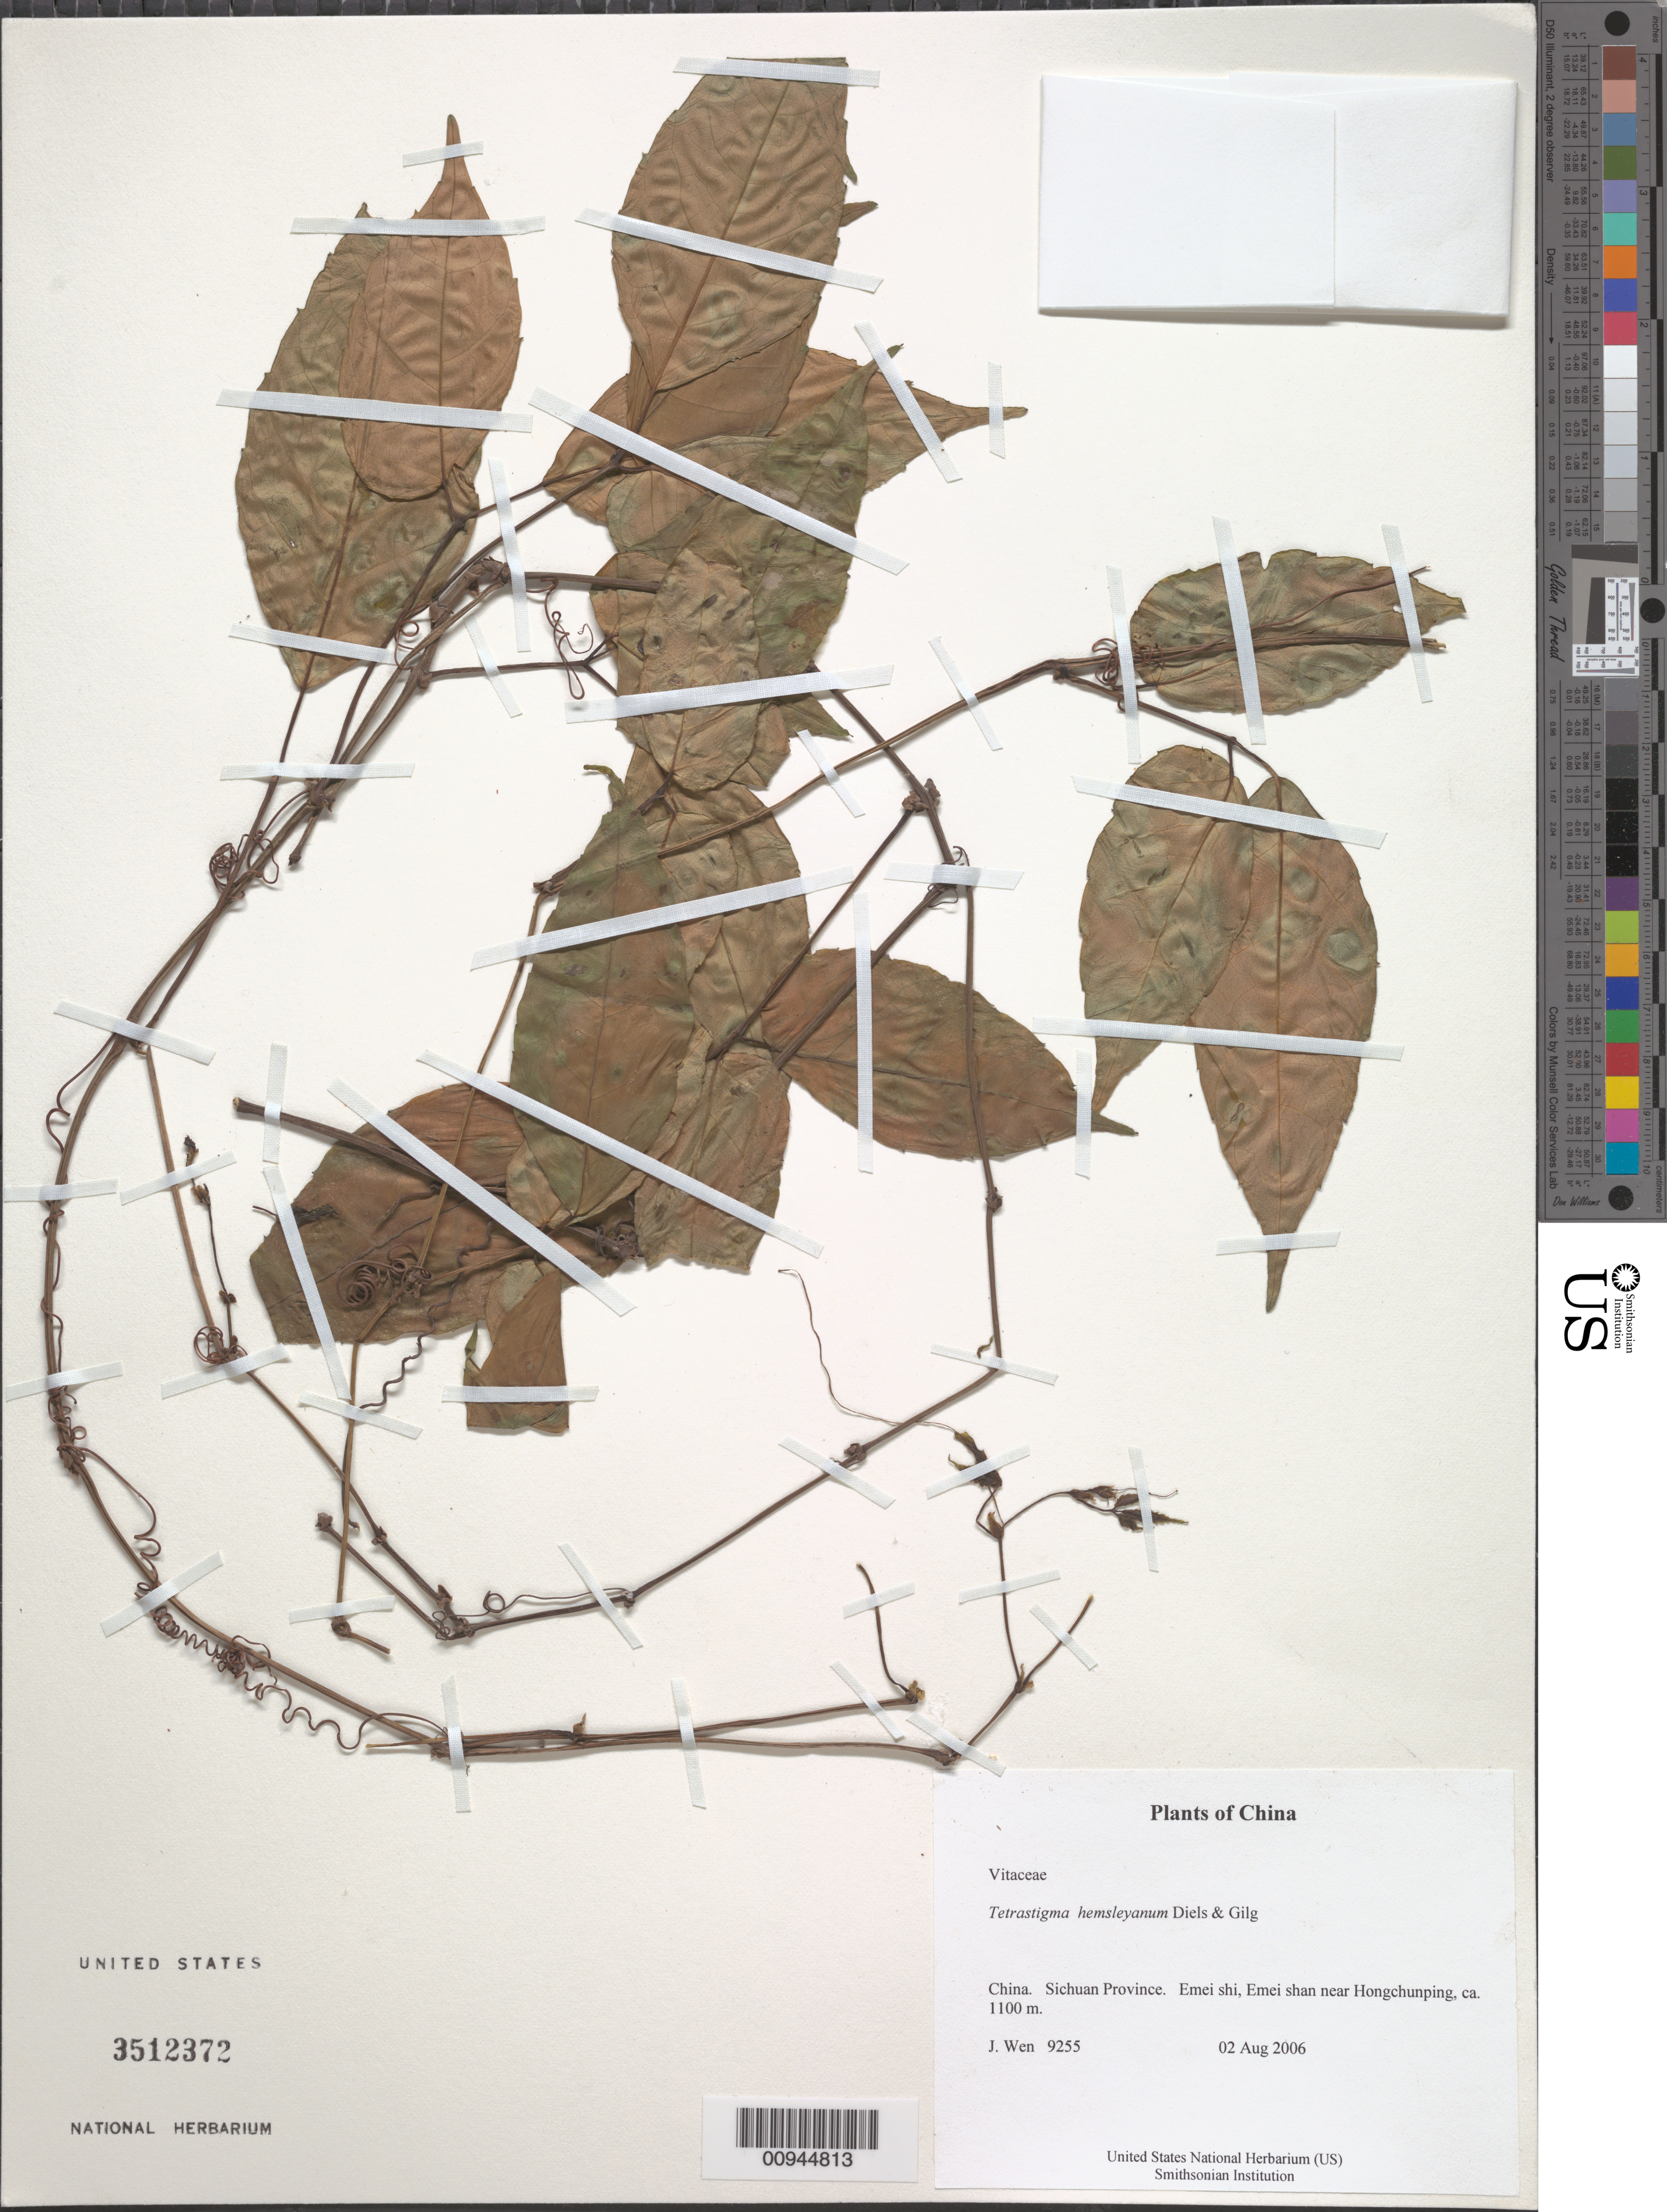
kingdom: Plantae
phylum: Tracheophyta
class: Magnoliopsida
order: Vitales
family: Vitaceae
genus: Tetrastigma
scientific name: Tetrastigma hemsleyanum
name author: Diels & Gilg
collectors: J. Wen & S. Wu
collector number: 9255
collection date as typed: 02 Aug 2006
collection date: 2006-08-02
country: China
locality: Sichuan Province. Emei shi, Emei shan near Hongchunping, ca 1100m.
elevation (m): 400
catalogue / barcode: US 3512372